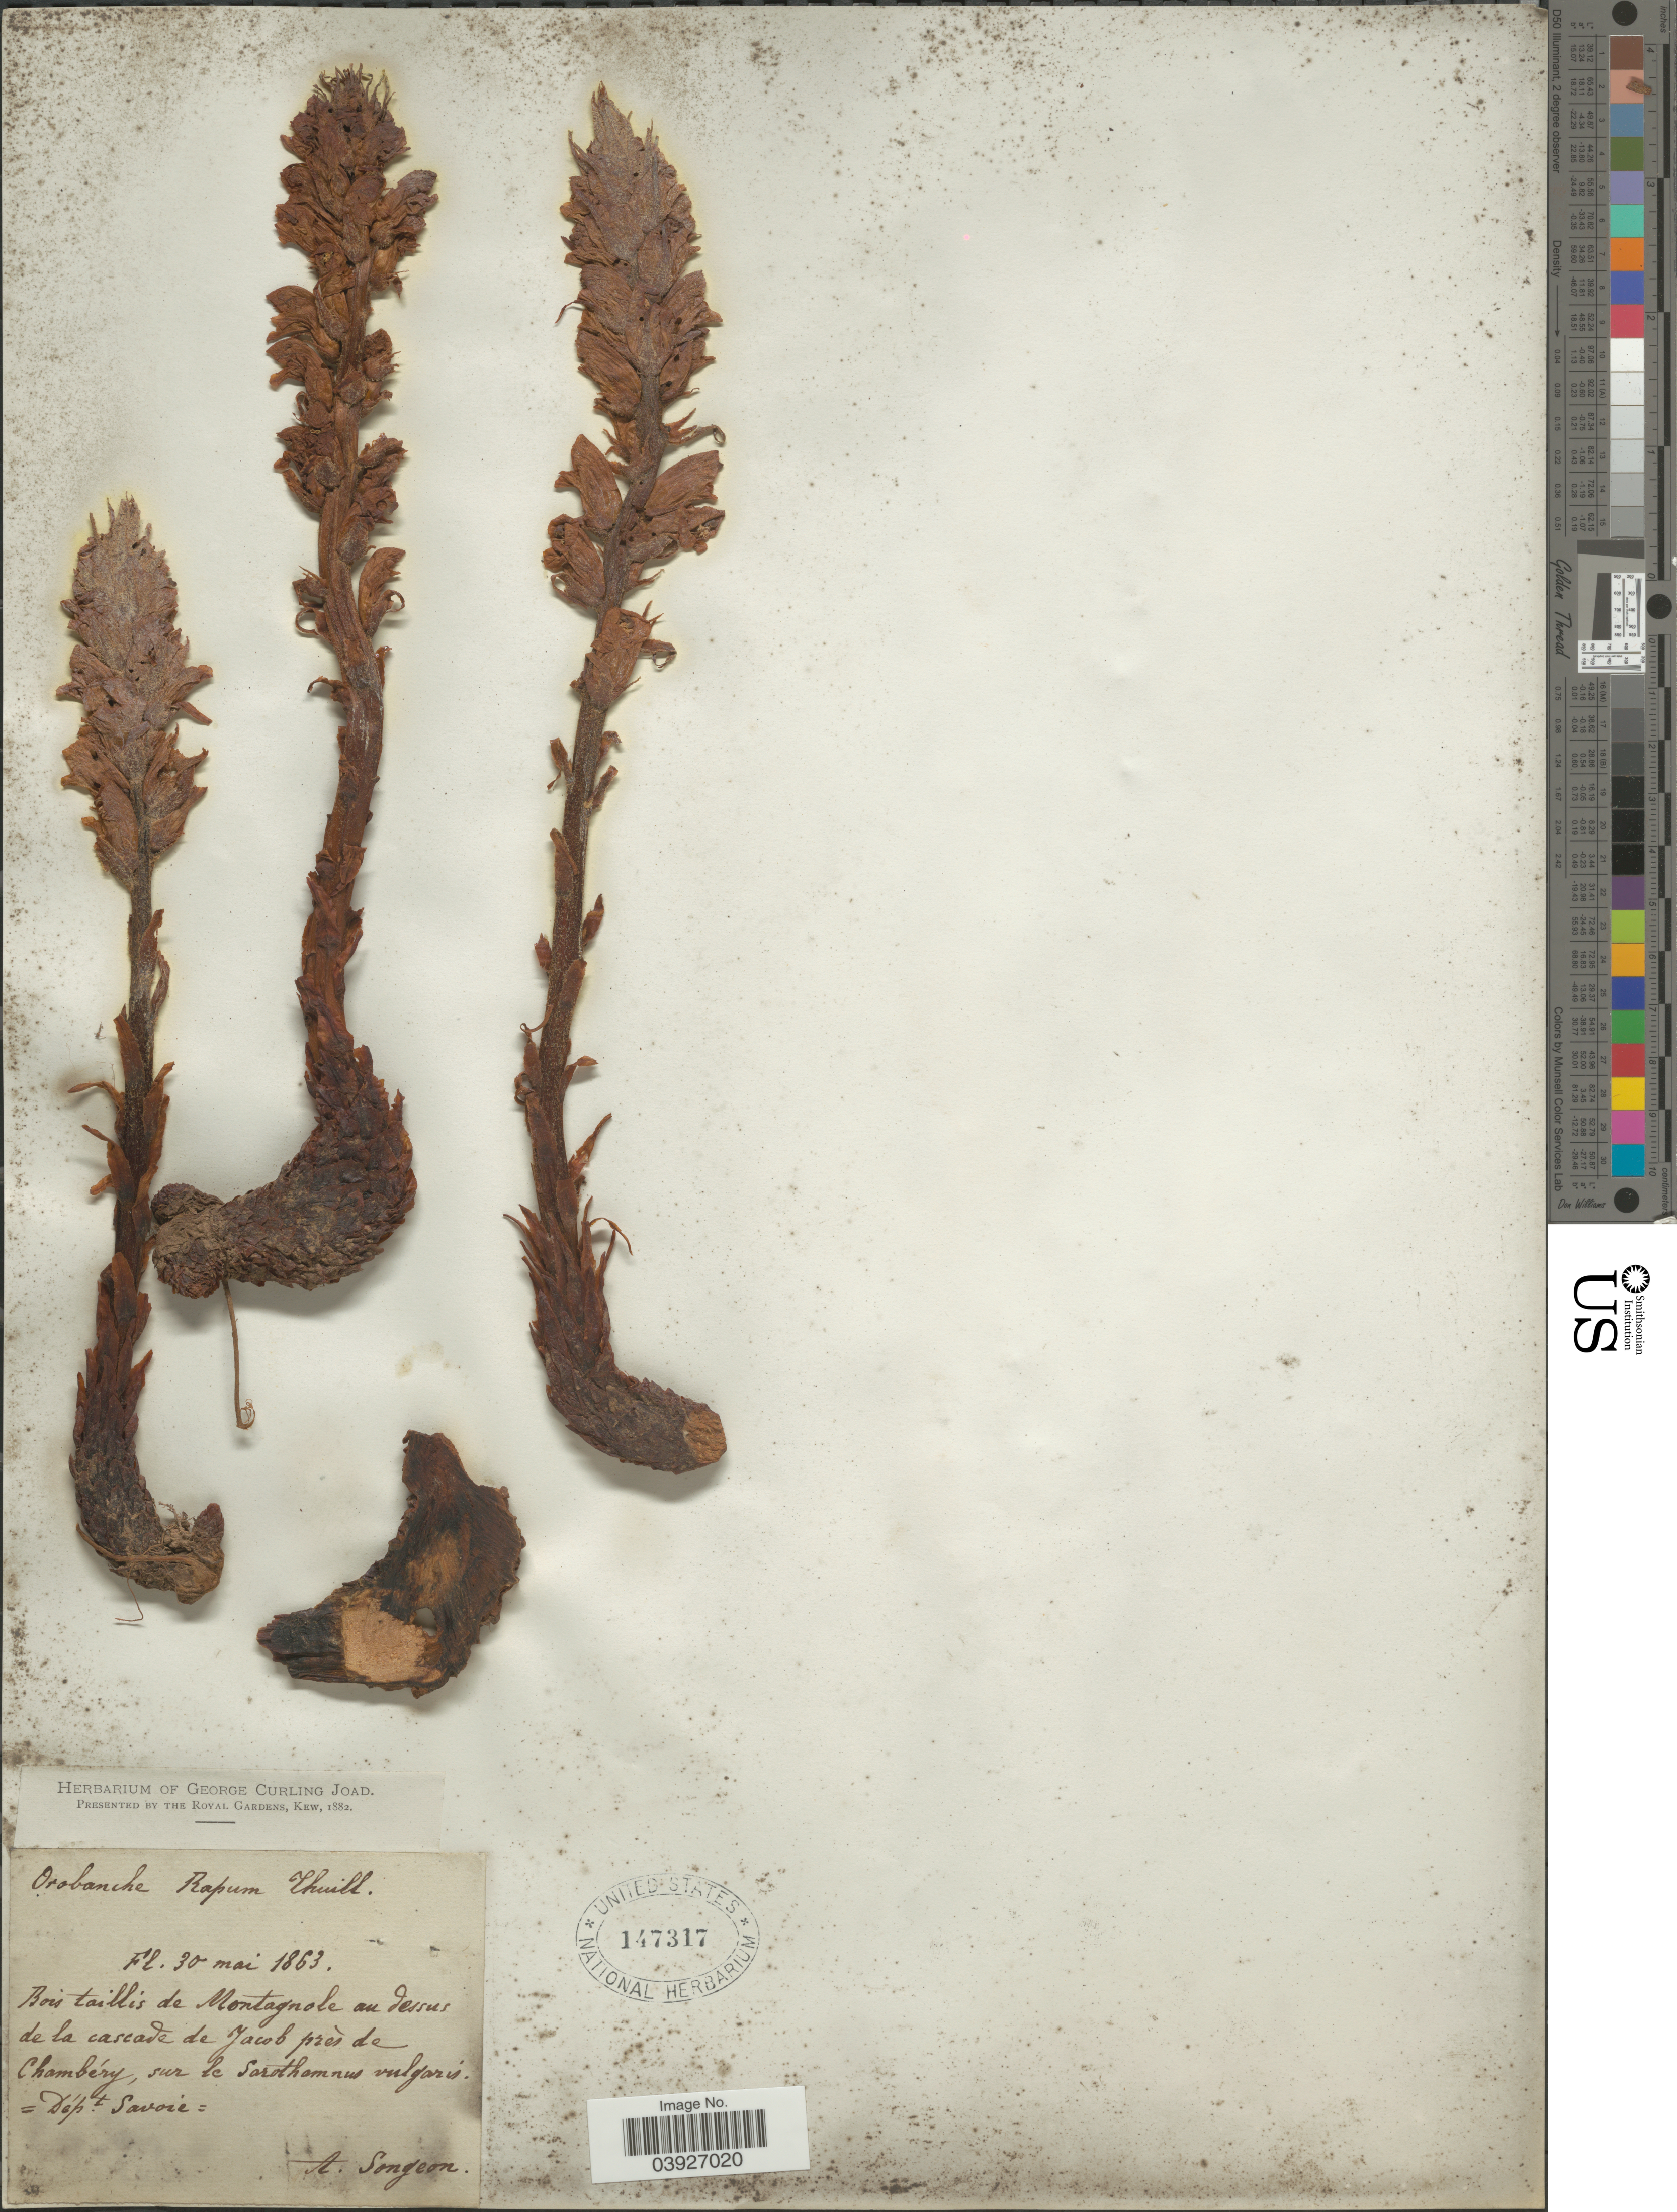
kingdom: Plantae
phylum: Tracheophyta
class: Magnoliopsida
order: Lamiales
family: Orobanchaceae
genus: Orobanche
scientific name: Orobanche rapum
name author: Wallr.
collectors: A. Songeon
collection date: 1863-05-30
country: France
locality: Bois taillis de Montagnole au dessus de la cascade de Jacob prés de Chambéry, sur le Sarothomnus vulgarís. Dépt. Savoie.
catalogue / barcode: US 147317